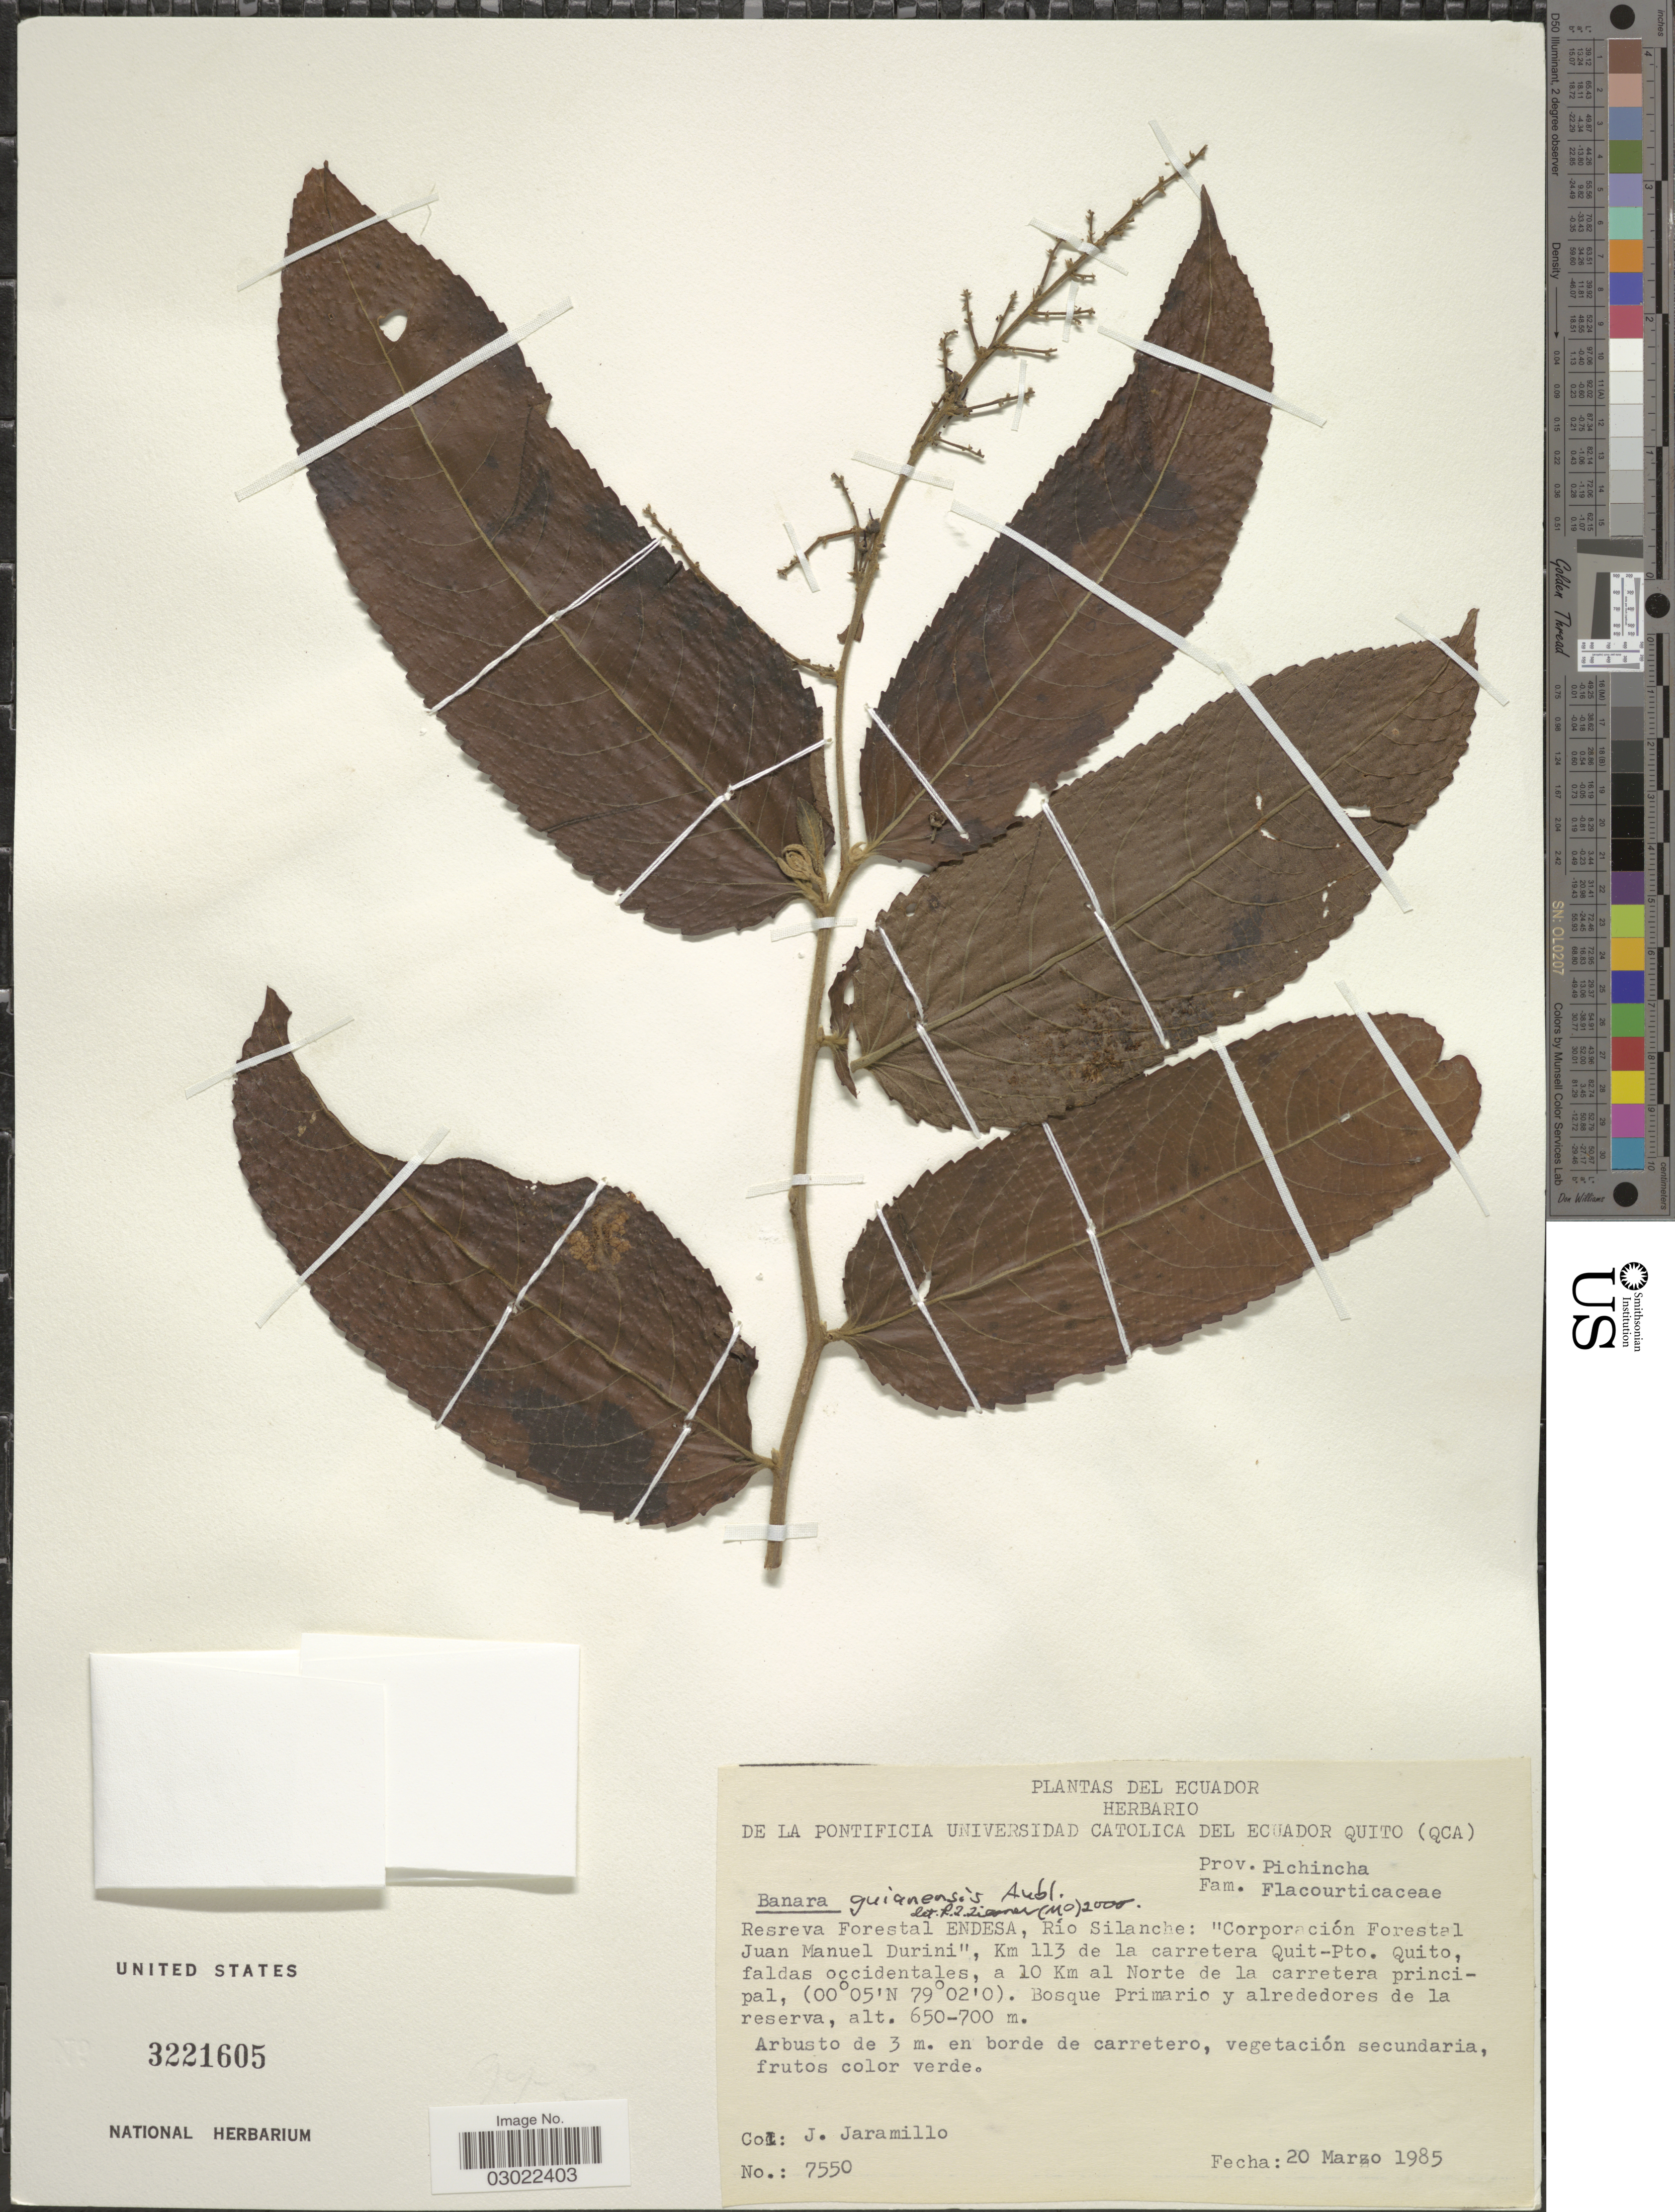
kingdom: Plantae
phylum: Tracheophyta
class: Magnoliopsida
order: Malpighiales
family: Salicaceae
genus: Banara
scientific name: Banara guianensis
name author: Aubl.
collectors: J. Jaramillo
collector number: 7550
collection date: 1985-03-20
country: Ecuador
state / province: Pichincha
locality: Prov. Pichincha. Resreva Forestal Endesa, Río Silanche: "Corporación Forestal Juan Manuel Durini", Km 113 de la carretera Quit-Pto. Quito, faldas occidentales, a 10 Km al Norte de la carretera principal.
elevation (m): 650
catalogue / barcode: US 3221605